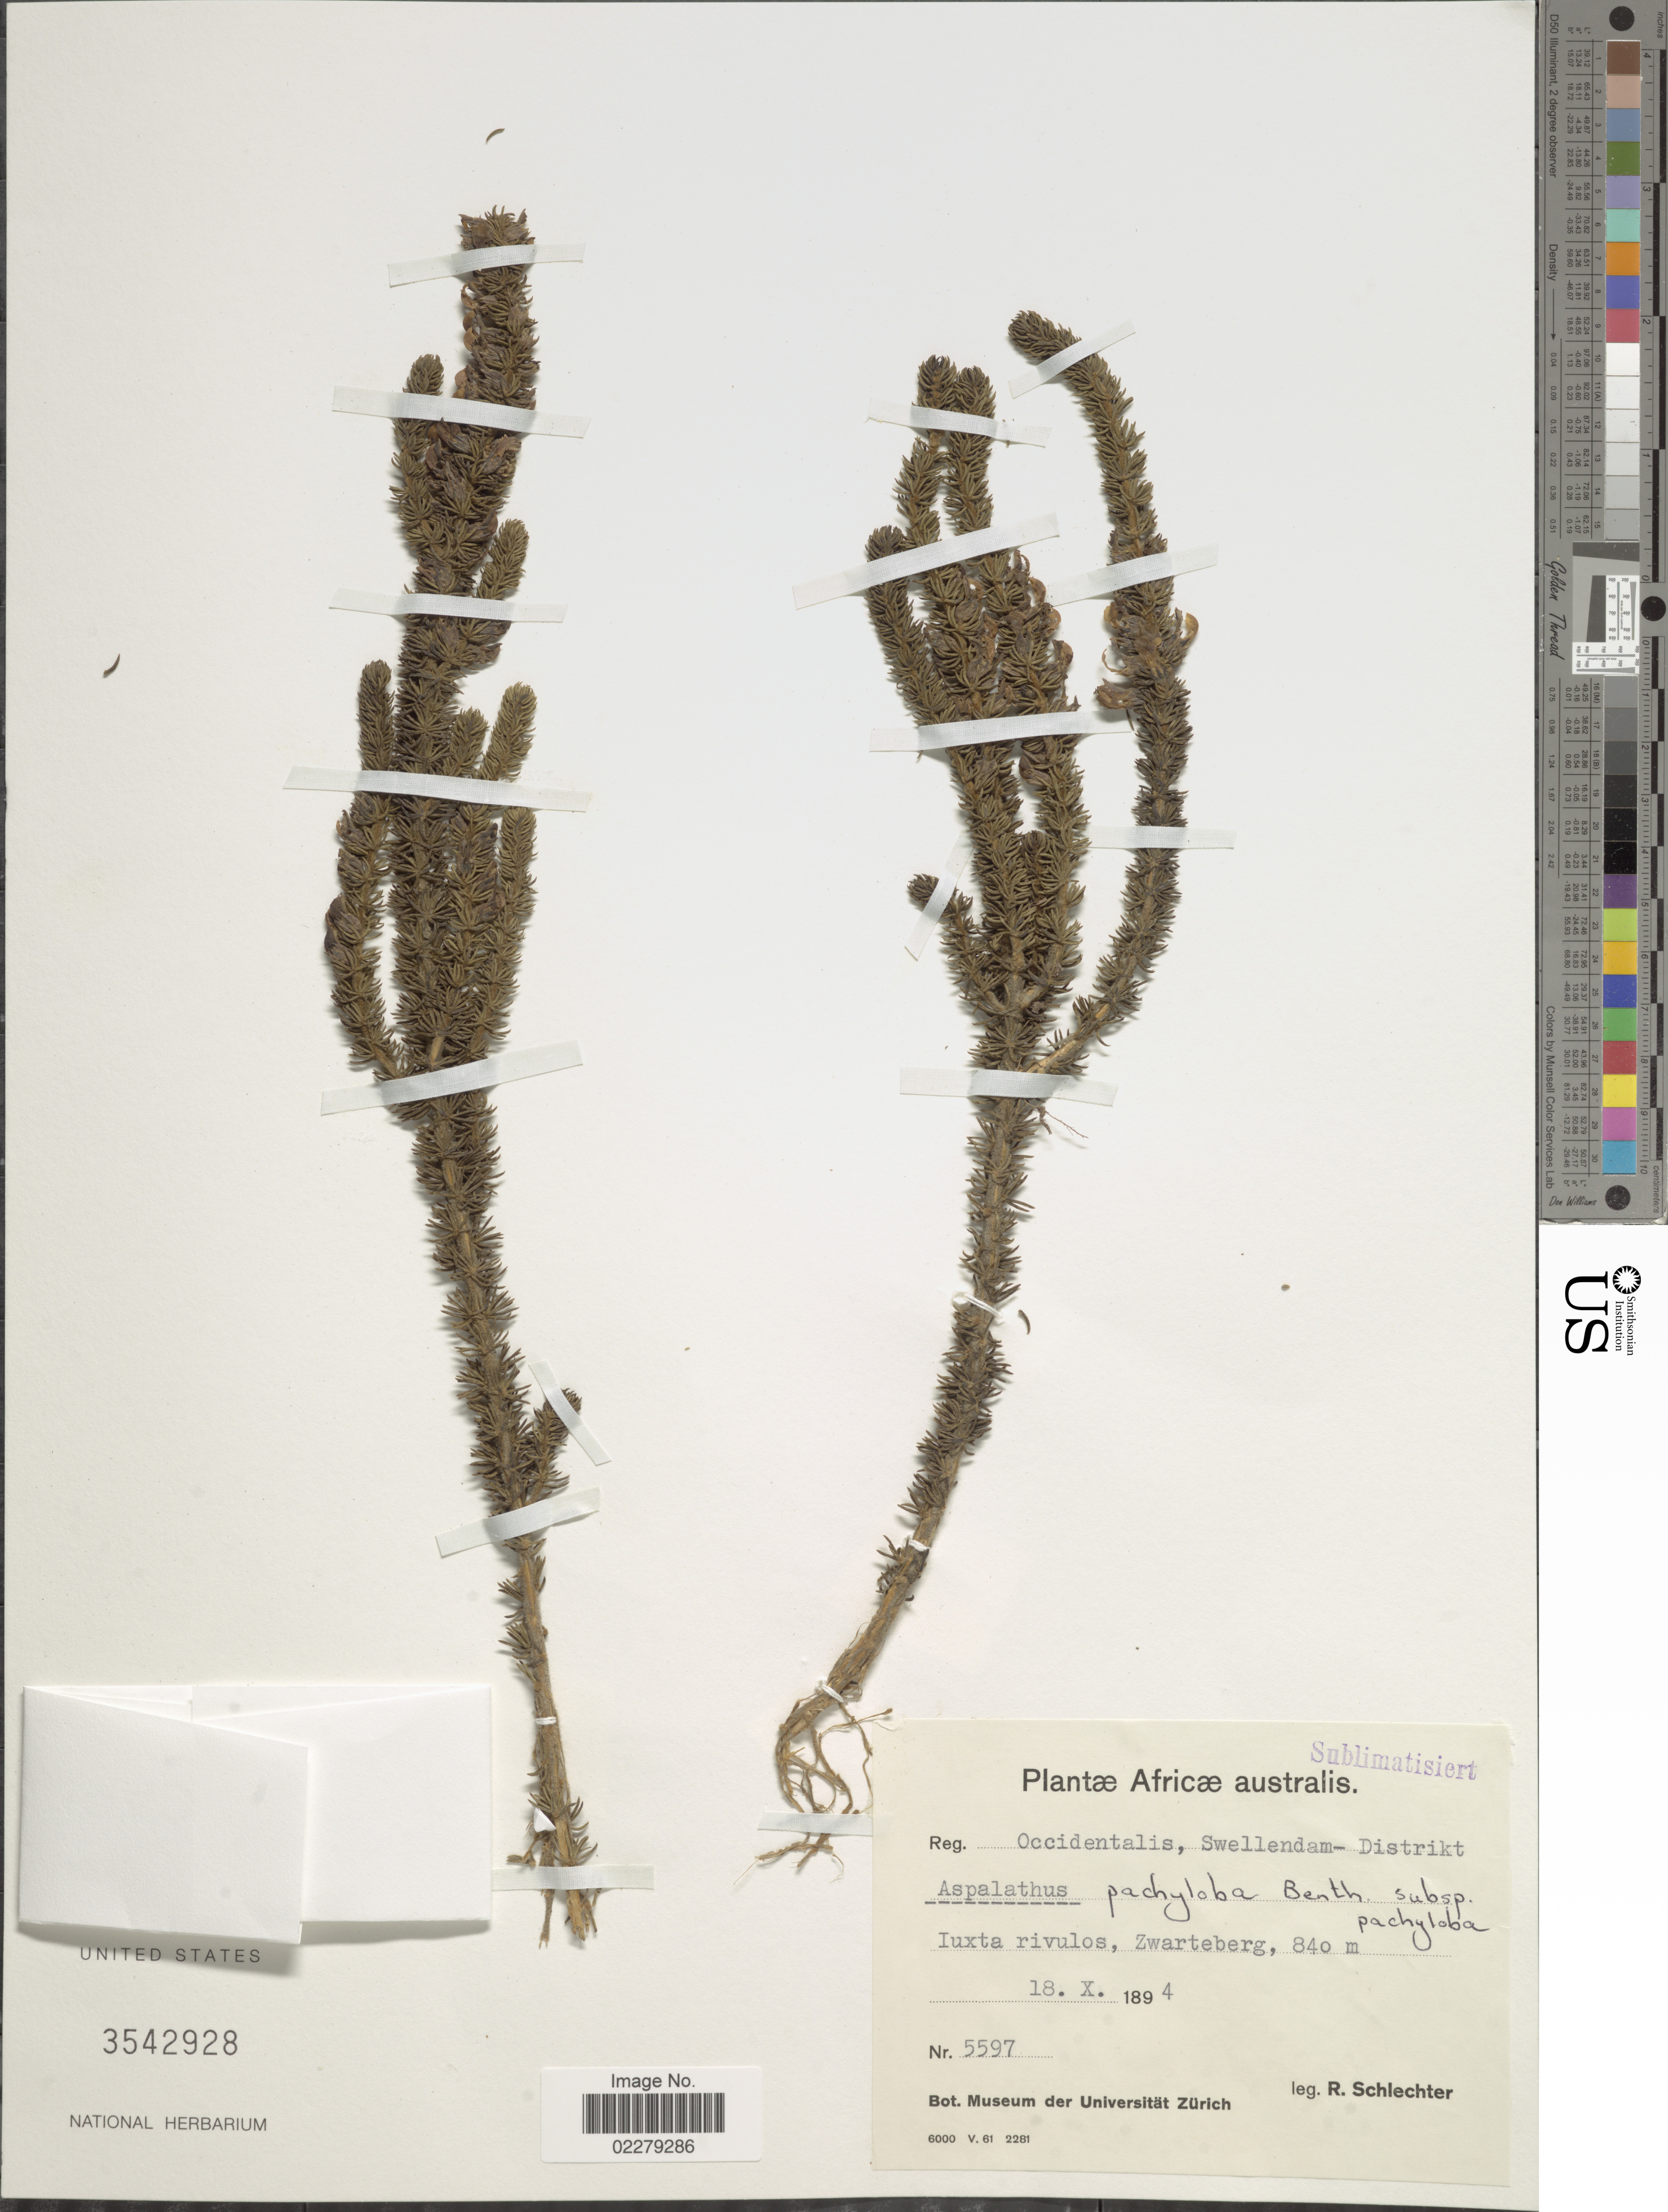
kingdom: Plantae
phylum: Tracheophyta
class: Magnoliopsida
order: Fabales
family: Fabaceae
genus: Aspalathus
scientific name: Aspalathus pachyloba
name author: Benth.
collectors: F. R. R. Schlechter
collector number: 5597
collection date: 1894-10-18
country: South Africa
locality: Africae australis. Reg. Occidentalis, Swellendam- Distrikt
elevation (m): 840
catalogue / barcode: US 3542928